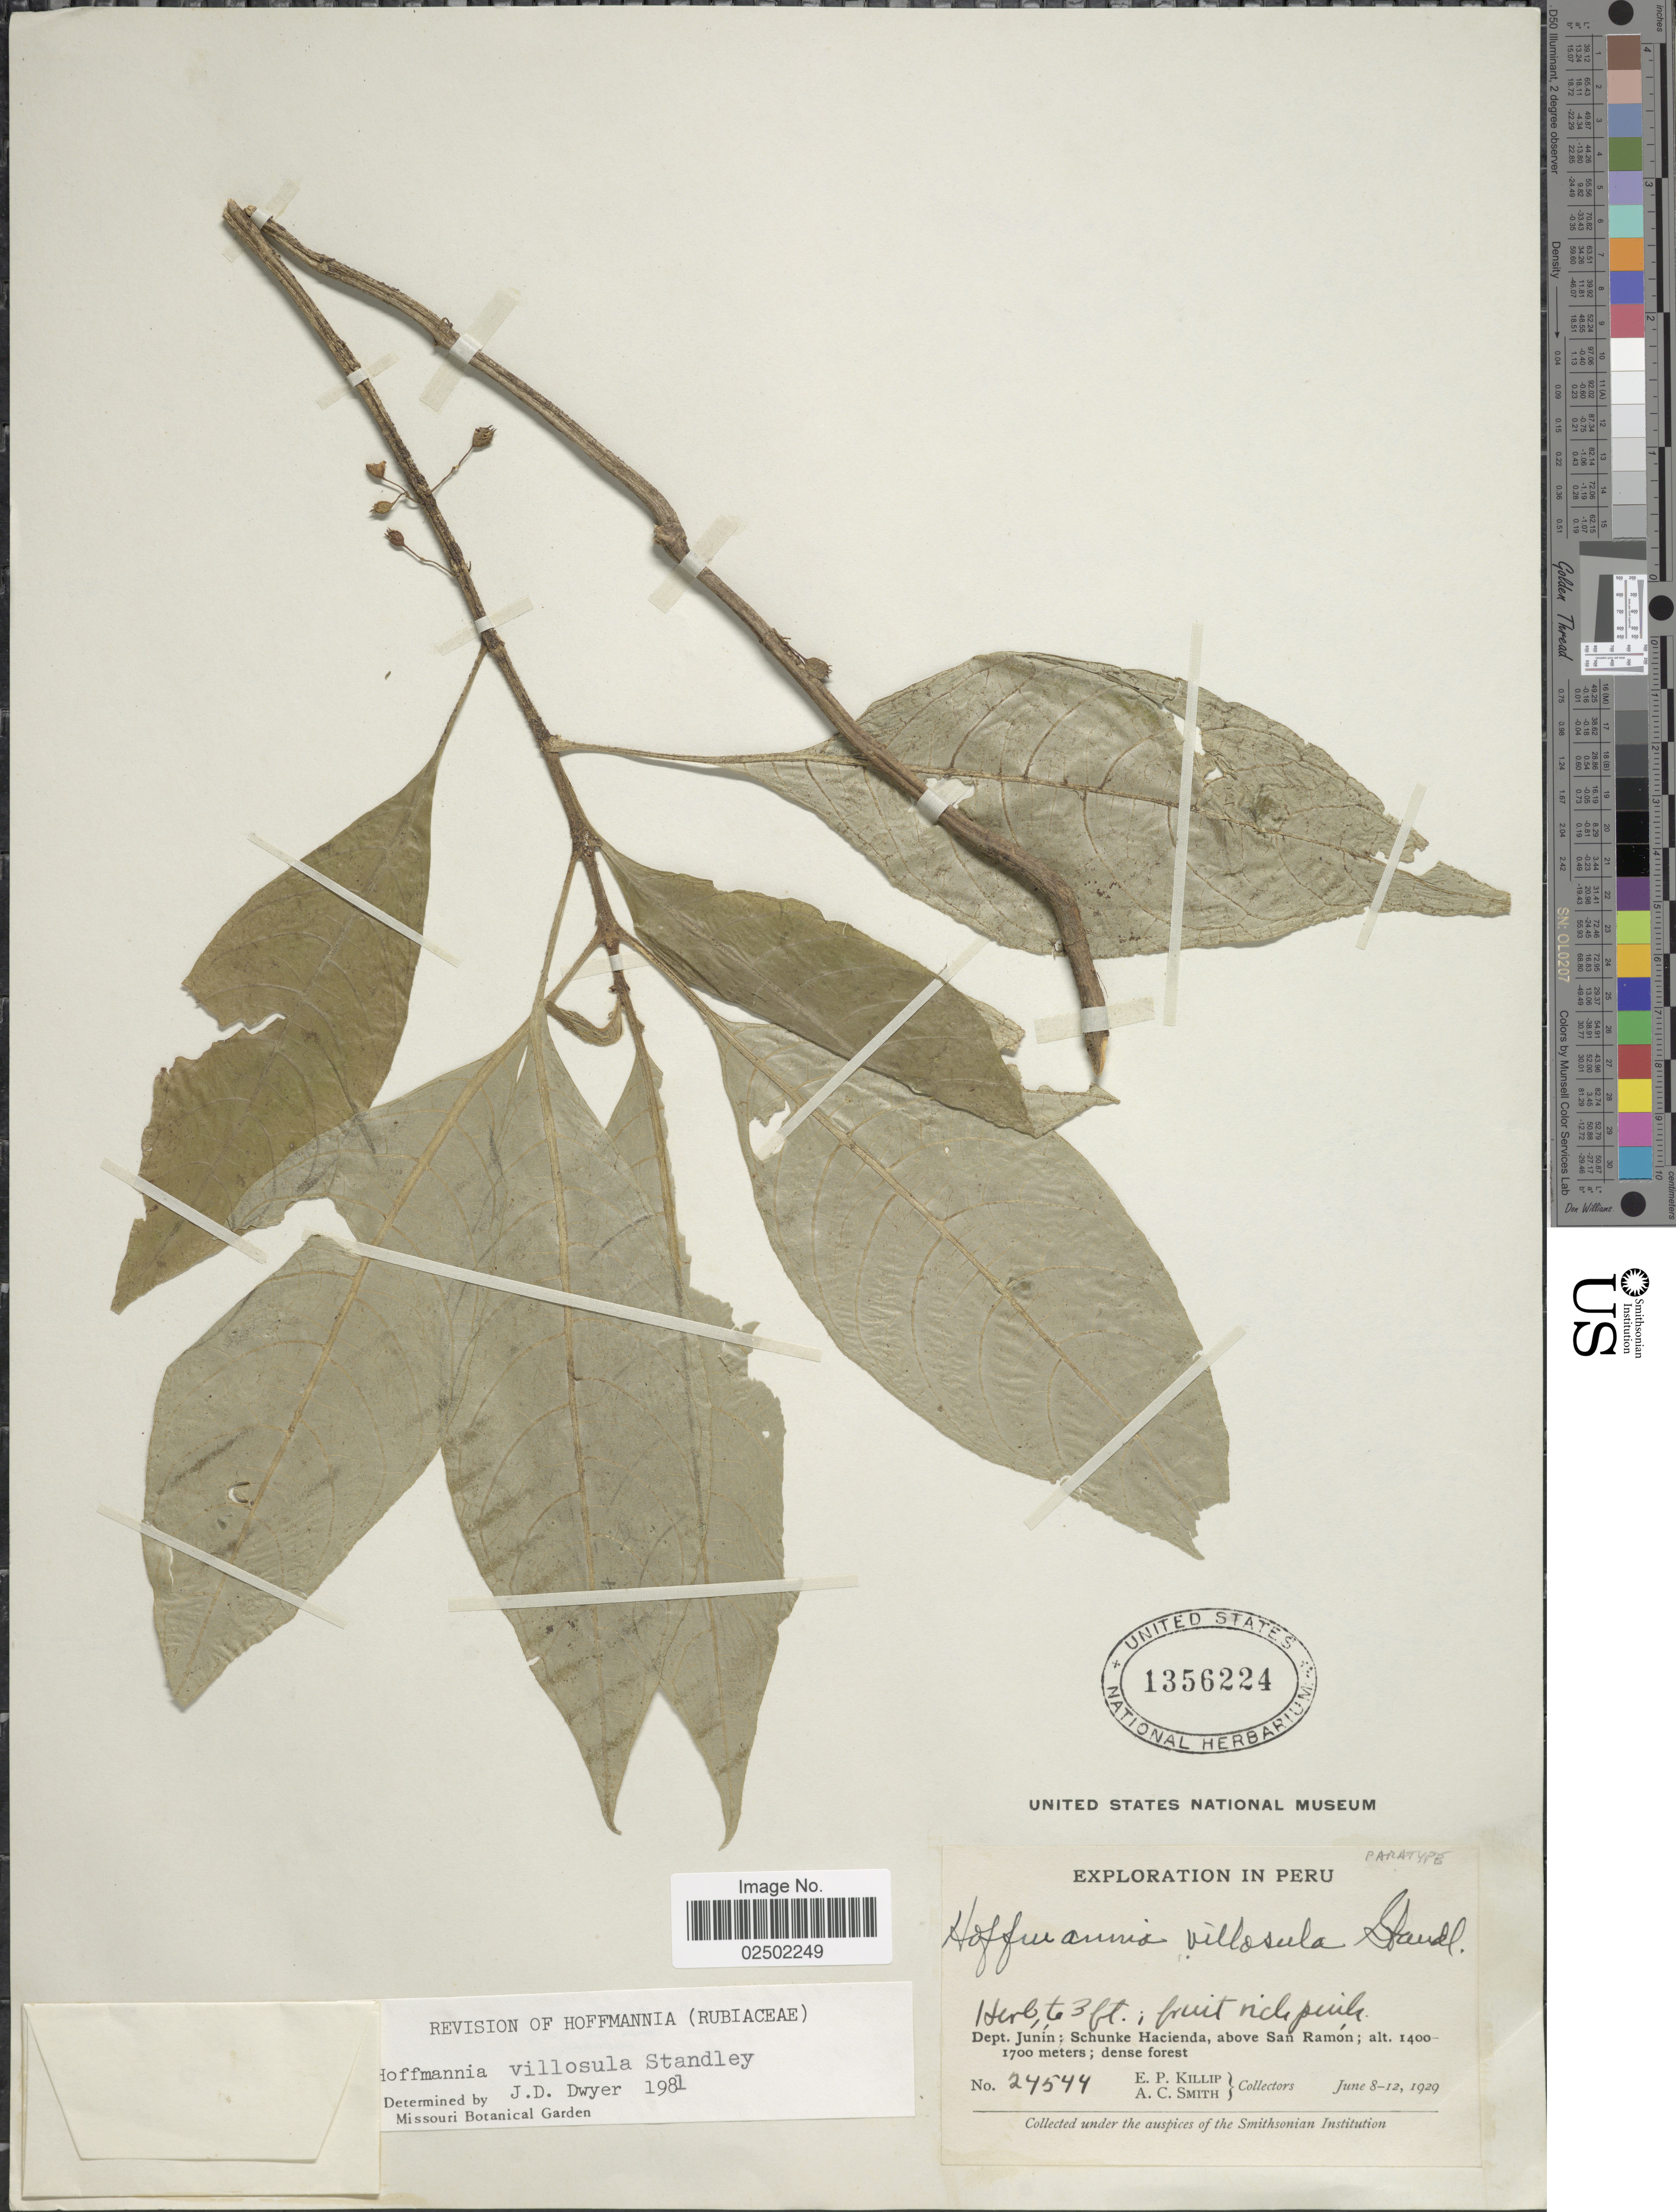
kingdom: Plantae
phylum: Tracheophyta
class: Magnoliopsida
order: Gentianales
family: Rubiaceae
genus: Hoffmannia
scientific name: Hoffmannia villosula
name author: Standl.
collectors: E. P. Killip & A. C. Smith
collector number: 24544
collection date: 1929-06-08/1929-06-12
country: Peru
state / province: Junín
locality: Dept. Junin: Schunke Hacienda, above San Ramon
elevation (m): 1400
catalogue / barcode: US 1356224